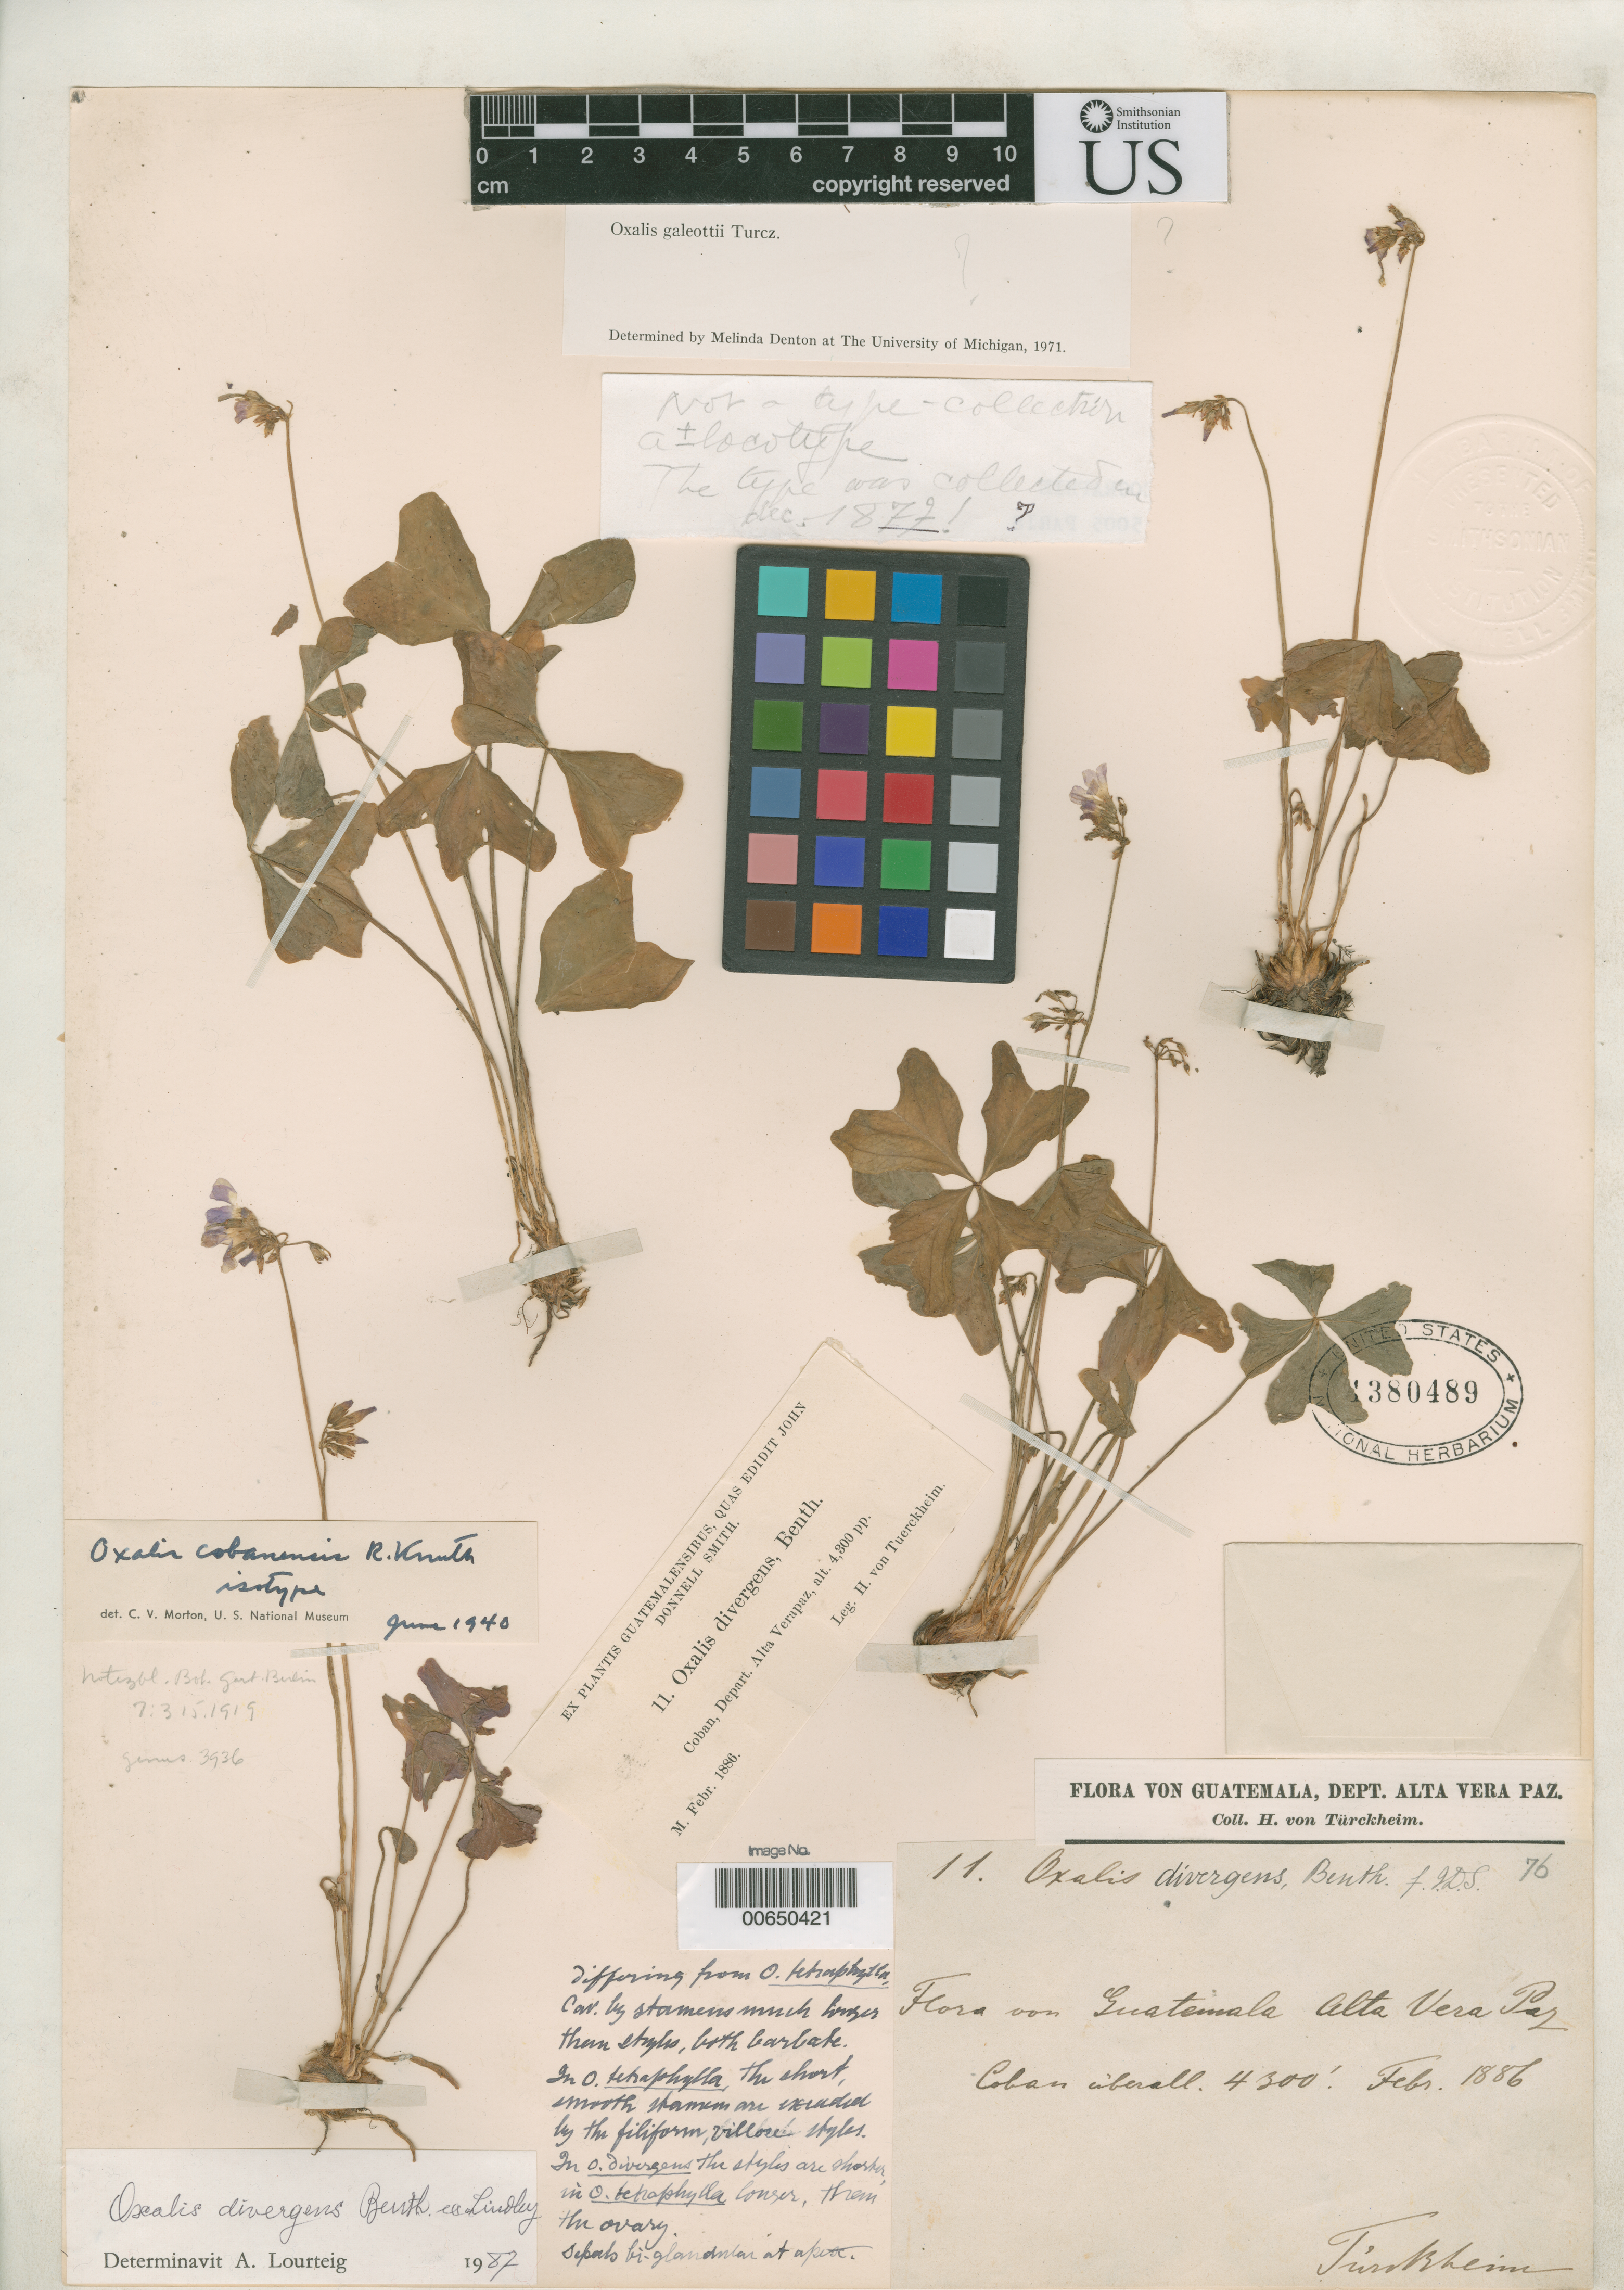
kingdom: Plantae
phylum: Tracheophyta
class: Magnoliopsida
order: Oxalidales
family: Oxalidaceae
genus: Oxalis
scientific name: Oxalis cobanensis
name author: R. Knuth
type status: Isotype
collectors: H. von Türckheim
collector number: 11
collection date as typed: Feb 1886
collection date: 1886-02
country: Guatemala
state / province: Alta Verapaz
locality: Cobán; alt. 4300 ft.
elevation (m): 1311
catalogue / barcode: US 1380489